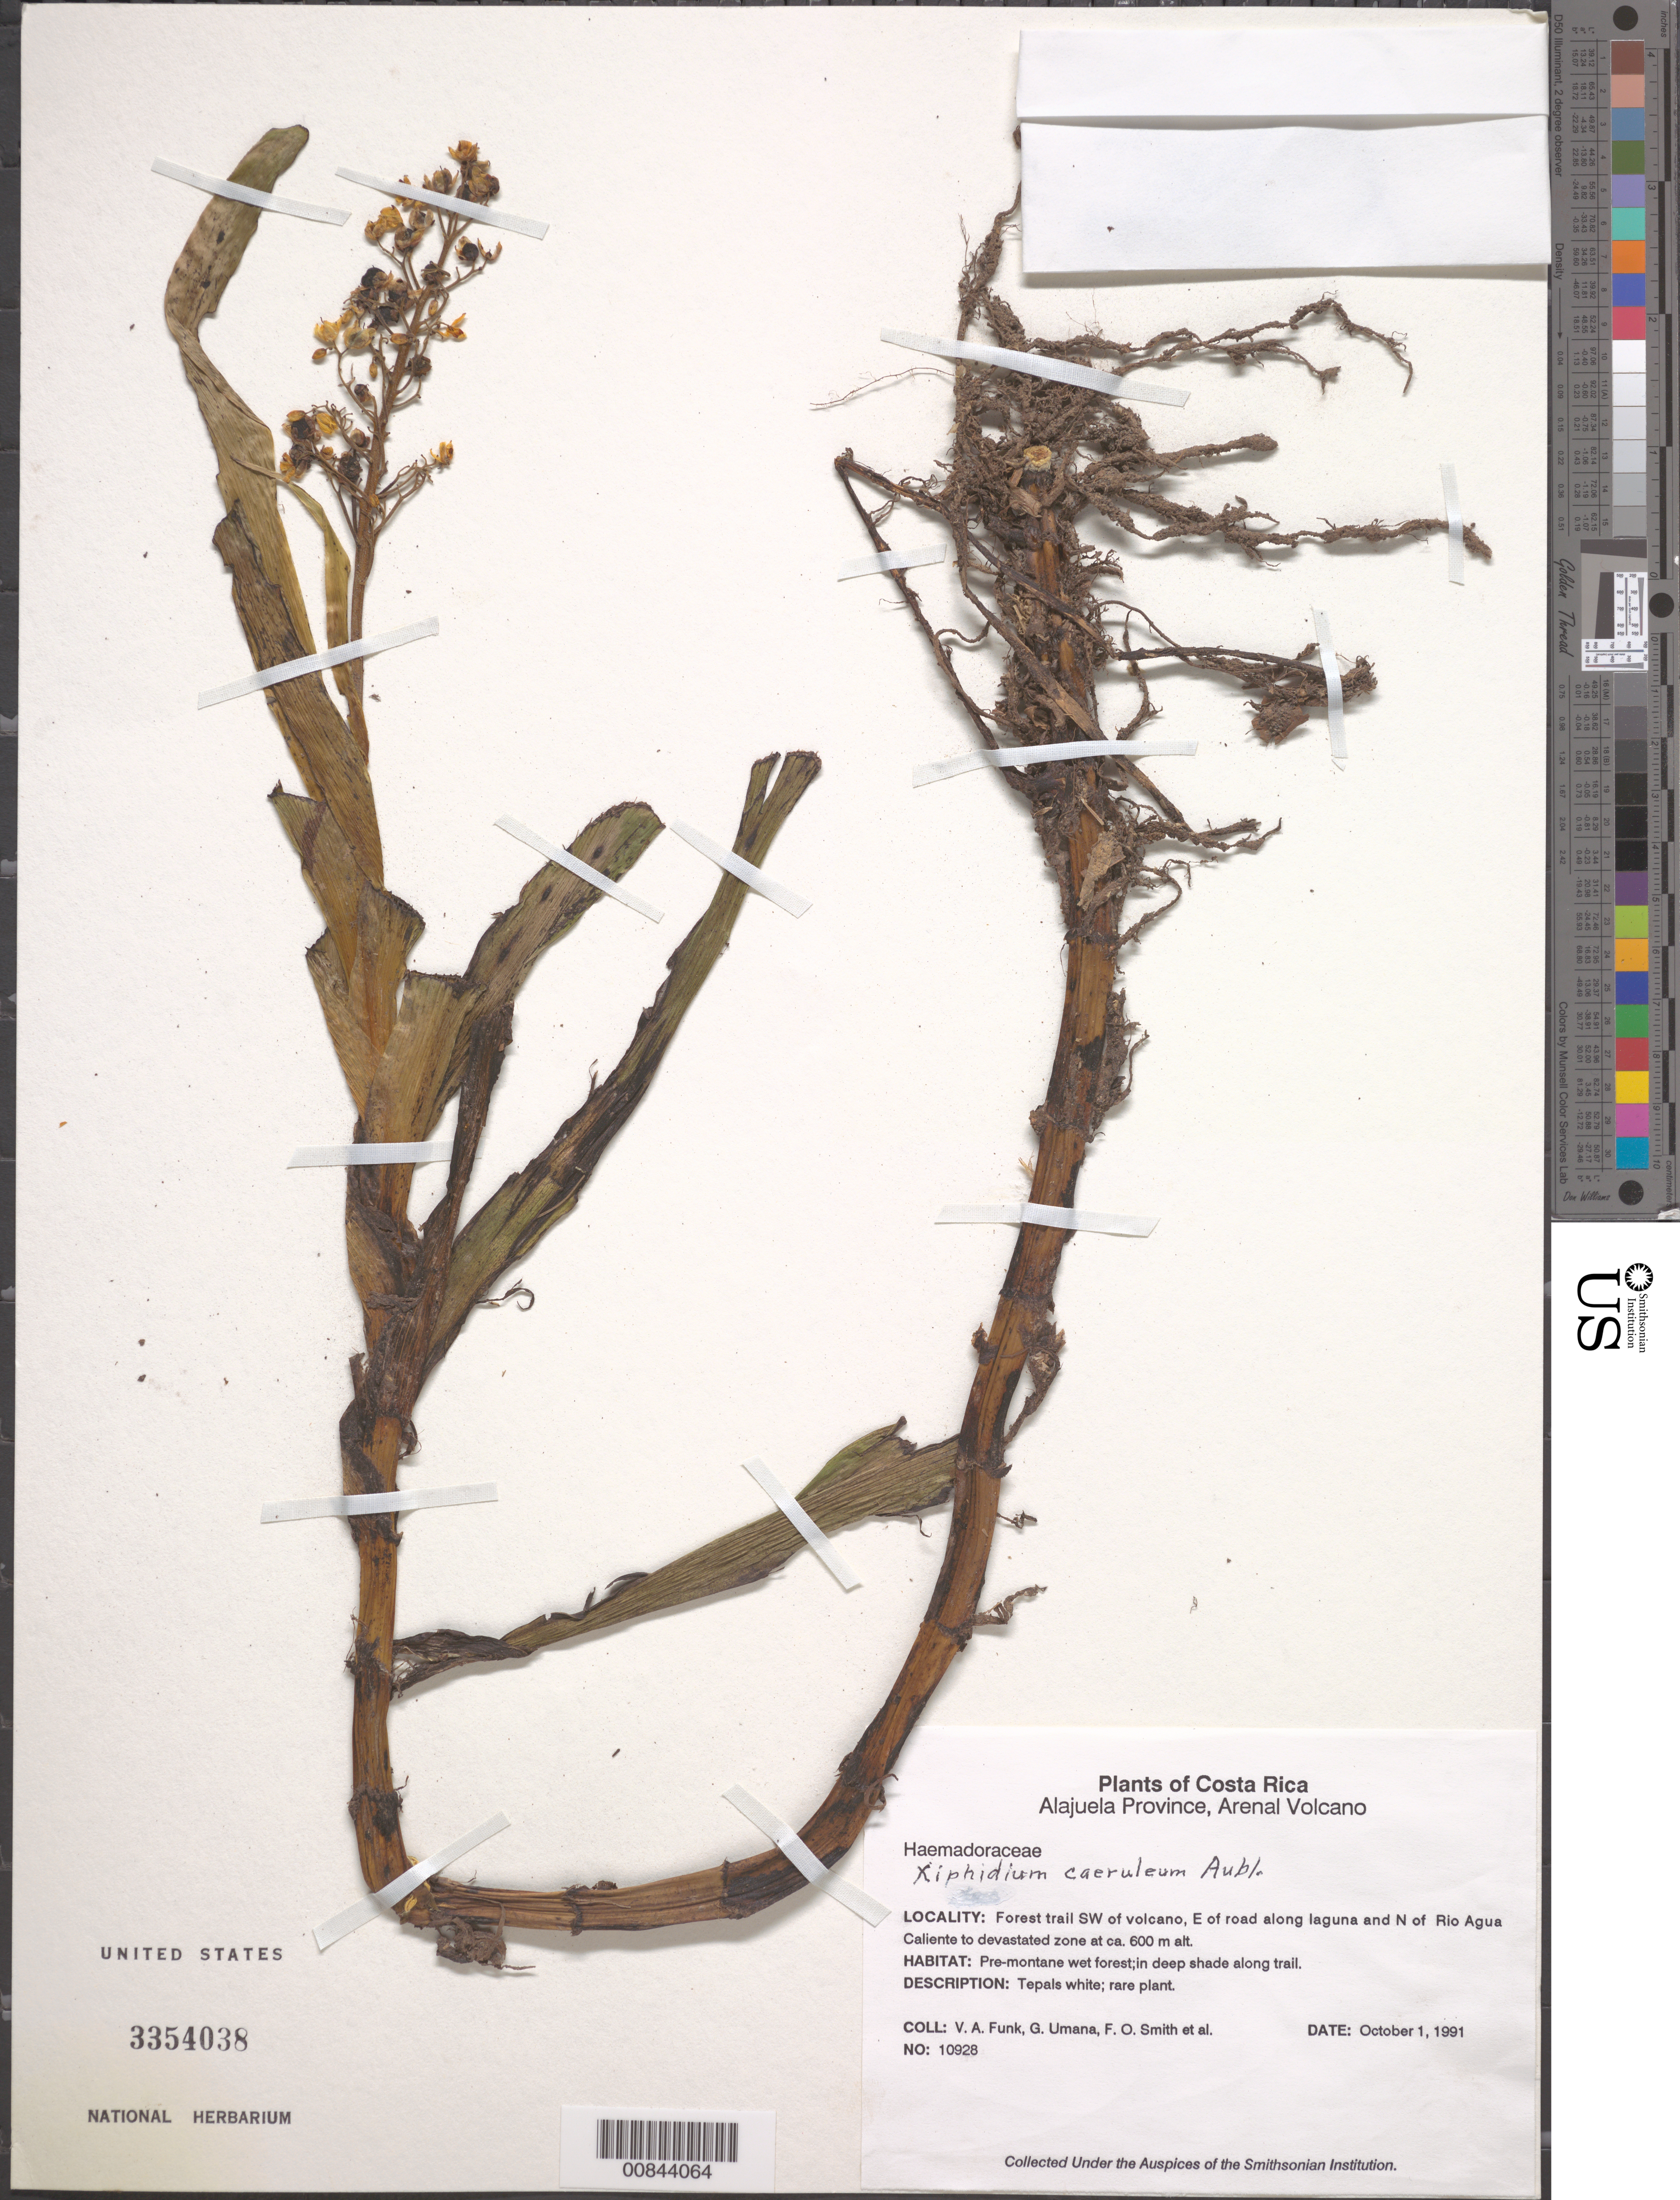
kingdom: Plantae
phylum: Tracheophyta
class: Liliopsida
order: Commelinales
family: Haemodoraceae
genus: Xiphidium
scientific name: Xiphidium caeruleum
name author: Aubl.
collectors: V. Funk et al.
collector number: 10928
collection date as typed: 01 Oct 1991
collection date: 1991-10-01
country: Costa Rica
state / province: Alajuela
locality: Forest trail SW of volcano, E of road along laguna and N of Rio Agua Callento.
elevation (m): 600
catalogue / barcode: US 3354038